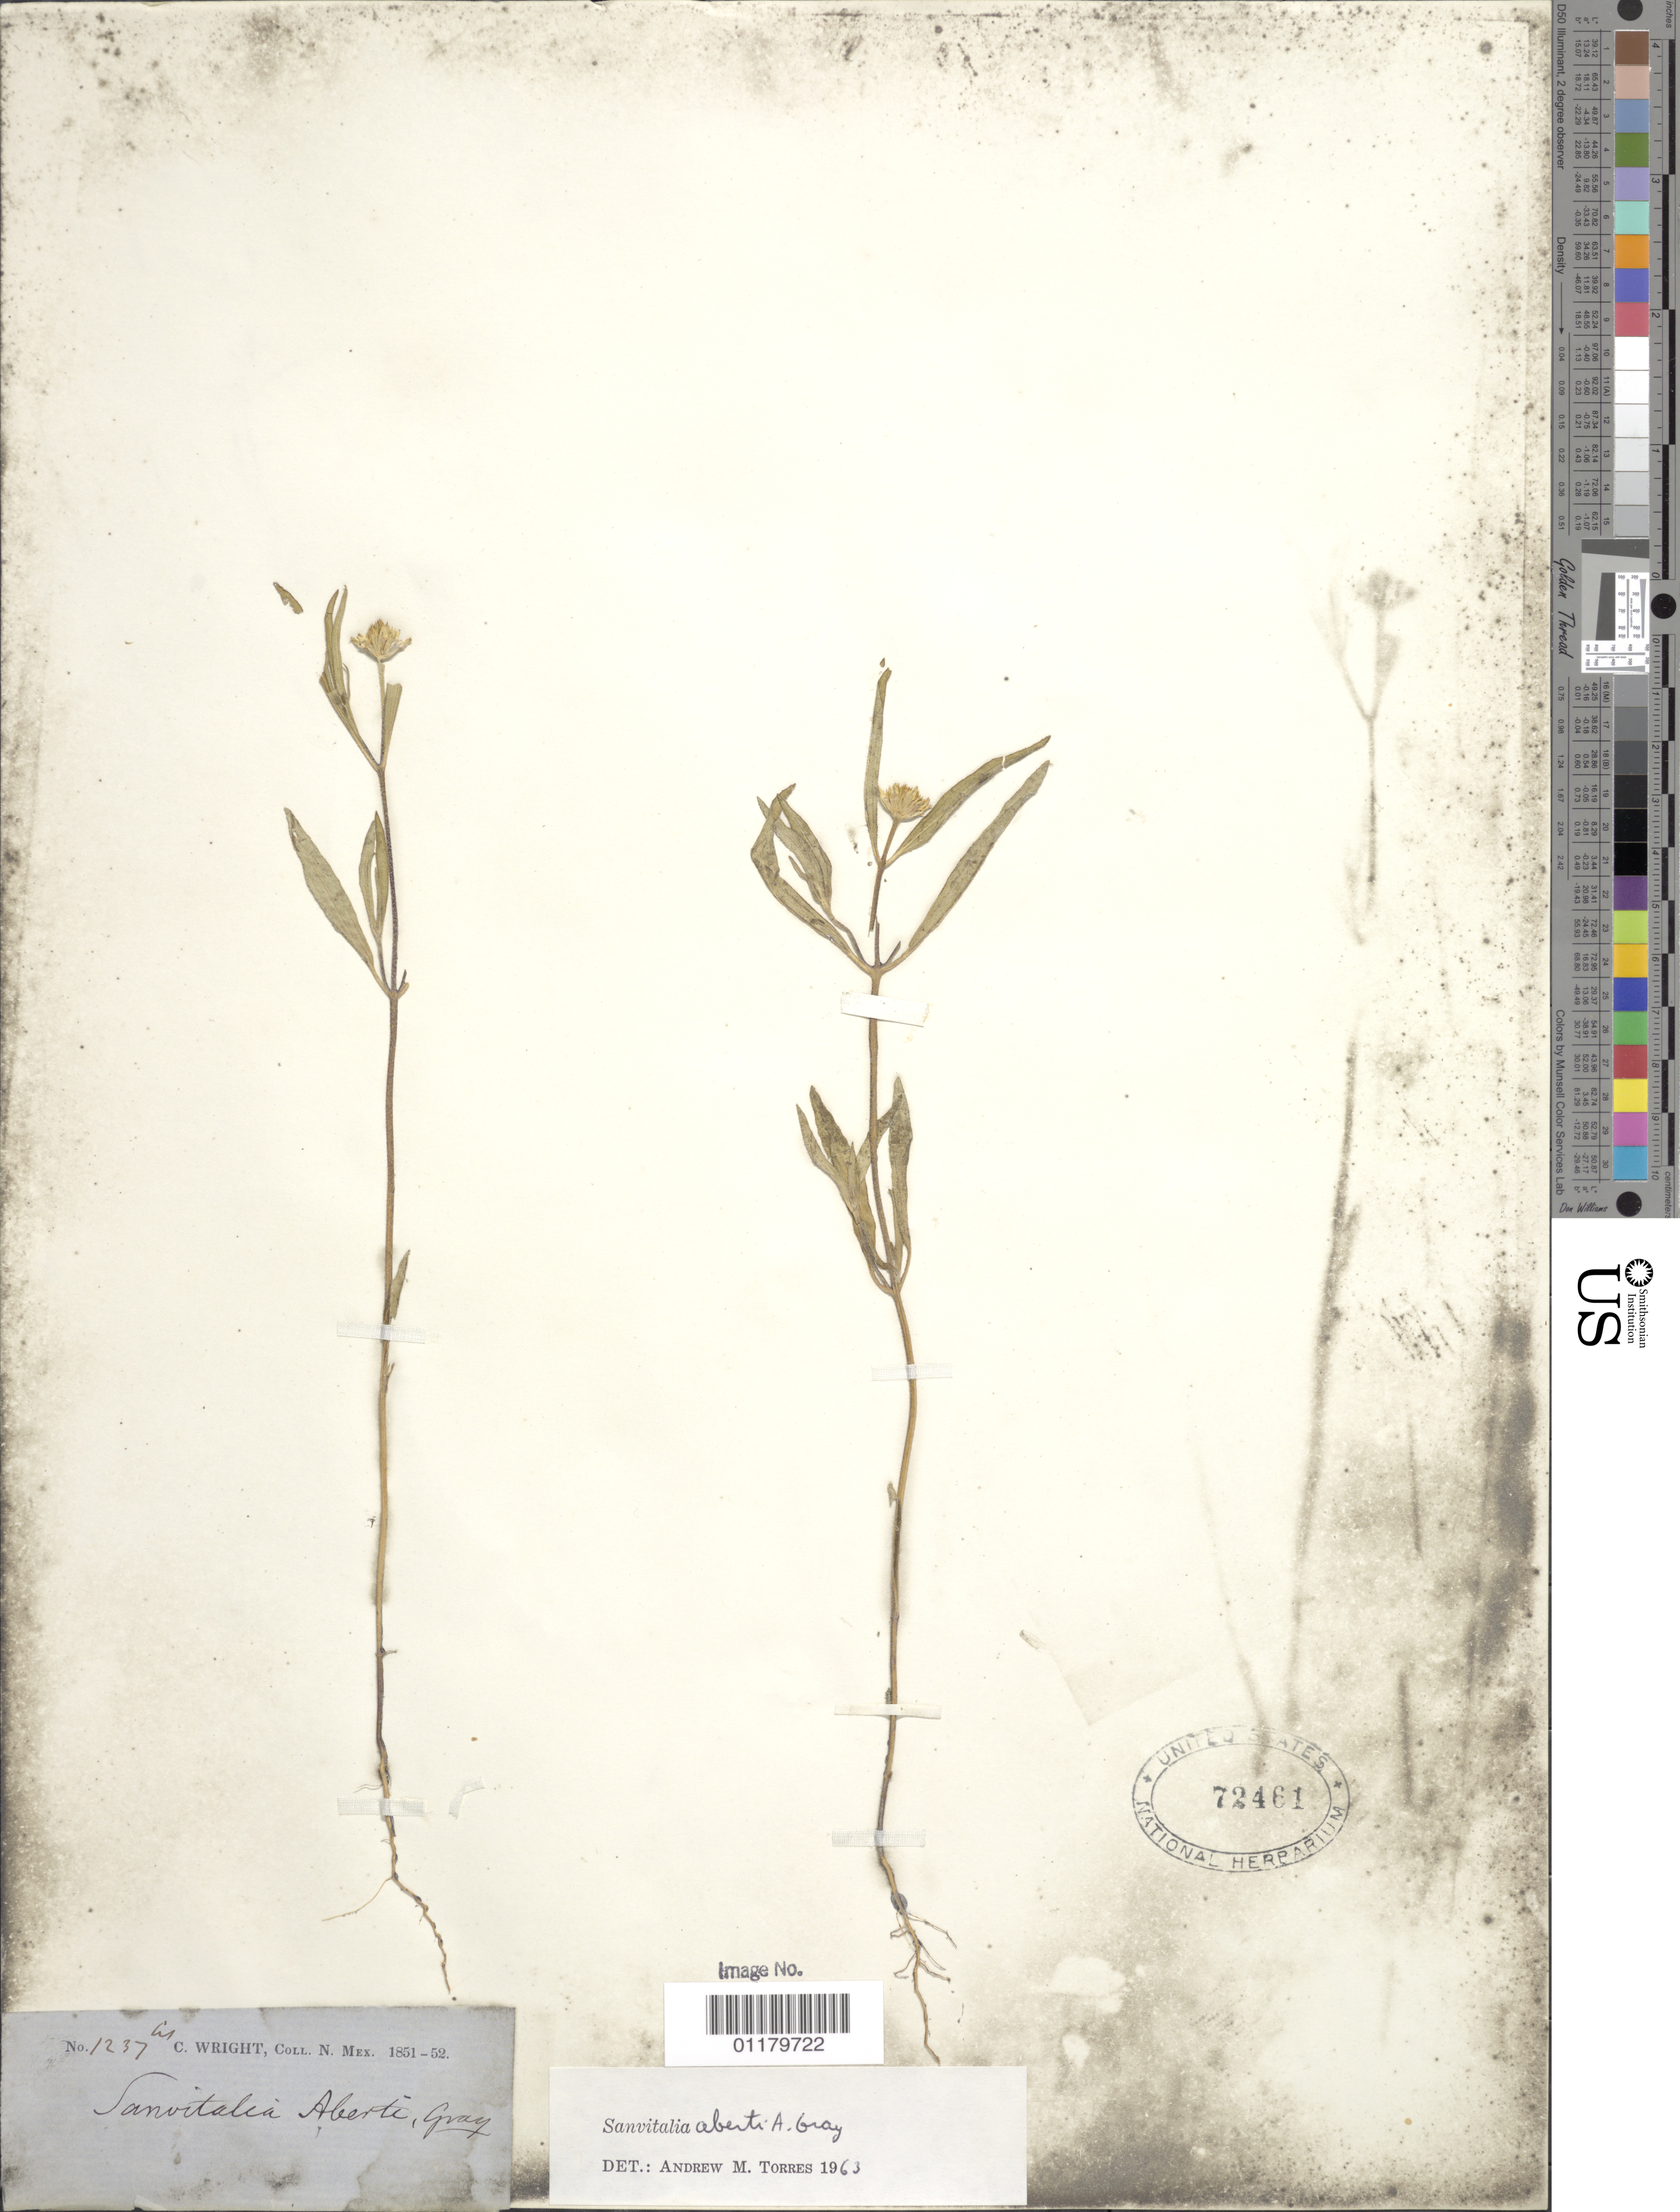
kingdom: Plantae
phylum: Tracheophyta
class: Magnoliopsida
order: Asterales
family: Asteraceae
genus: Sanvitalia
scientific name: Sanvitalia aberti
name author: A. Gray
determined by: Skibicki, Samuel V.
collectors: C. Wright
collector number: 1237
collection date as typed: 1851 to -- --- 1852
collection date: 1851/1852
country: United States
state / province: New Mexico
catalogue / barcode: US 72461